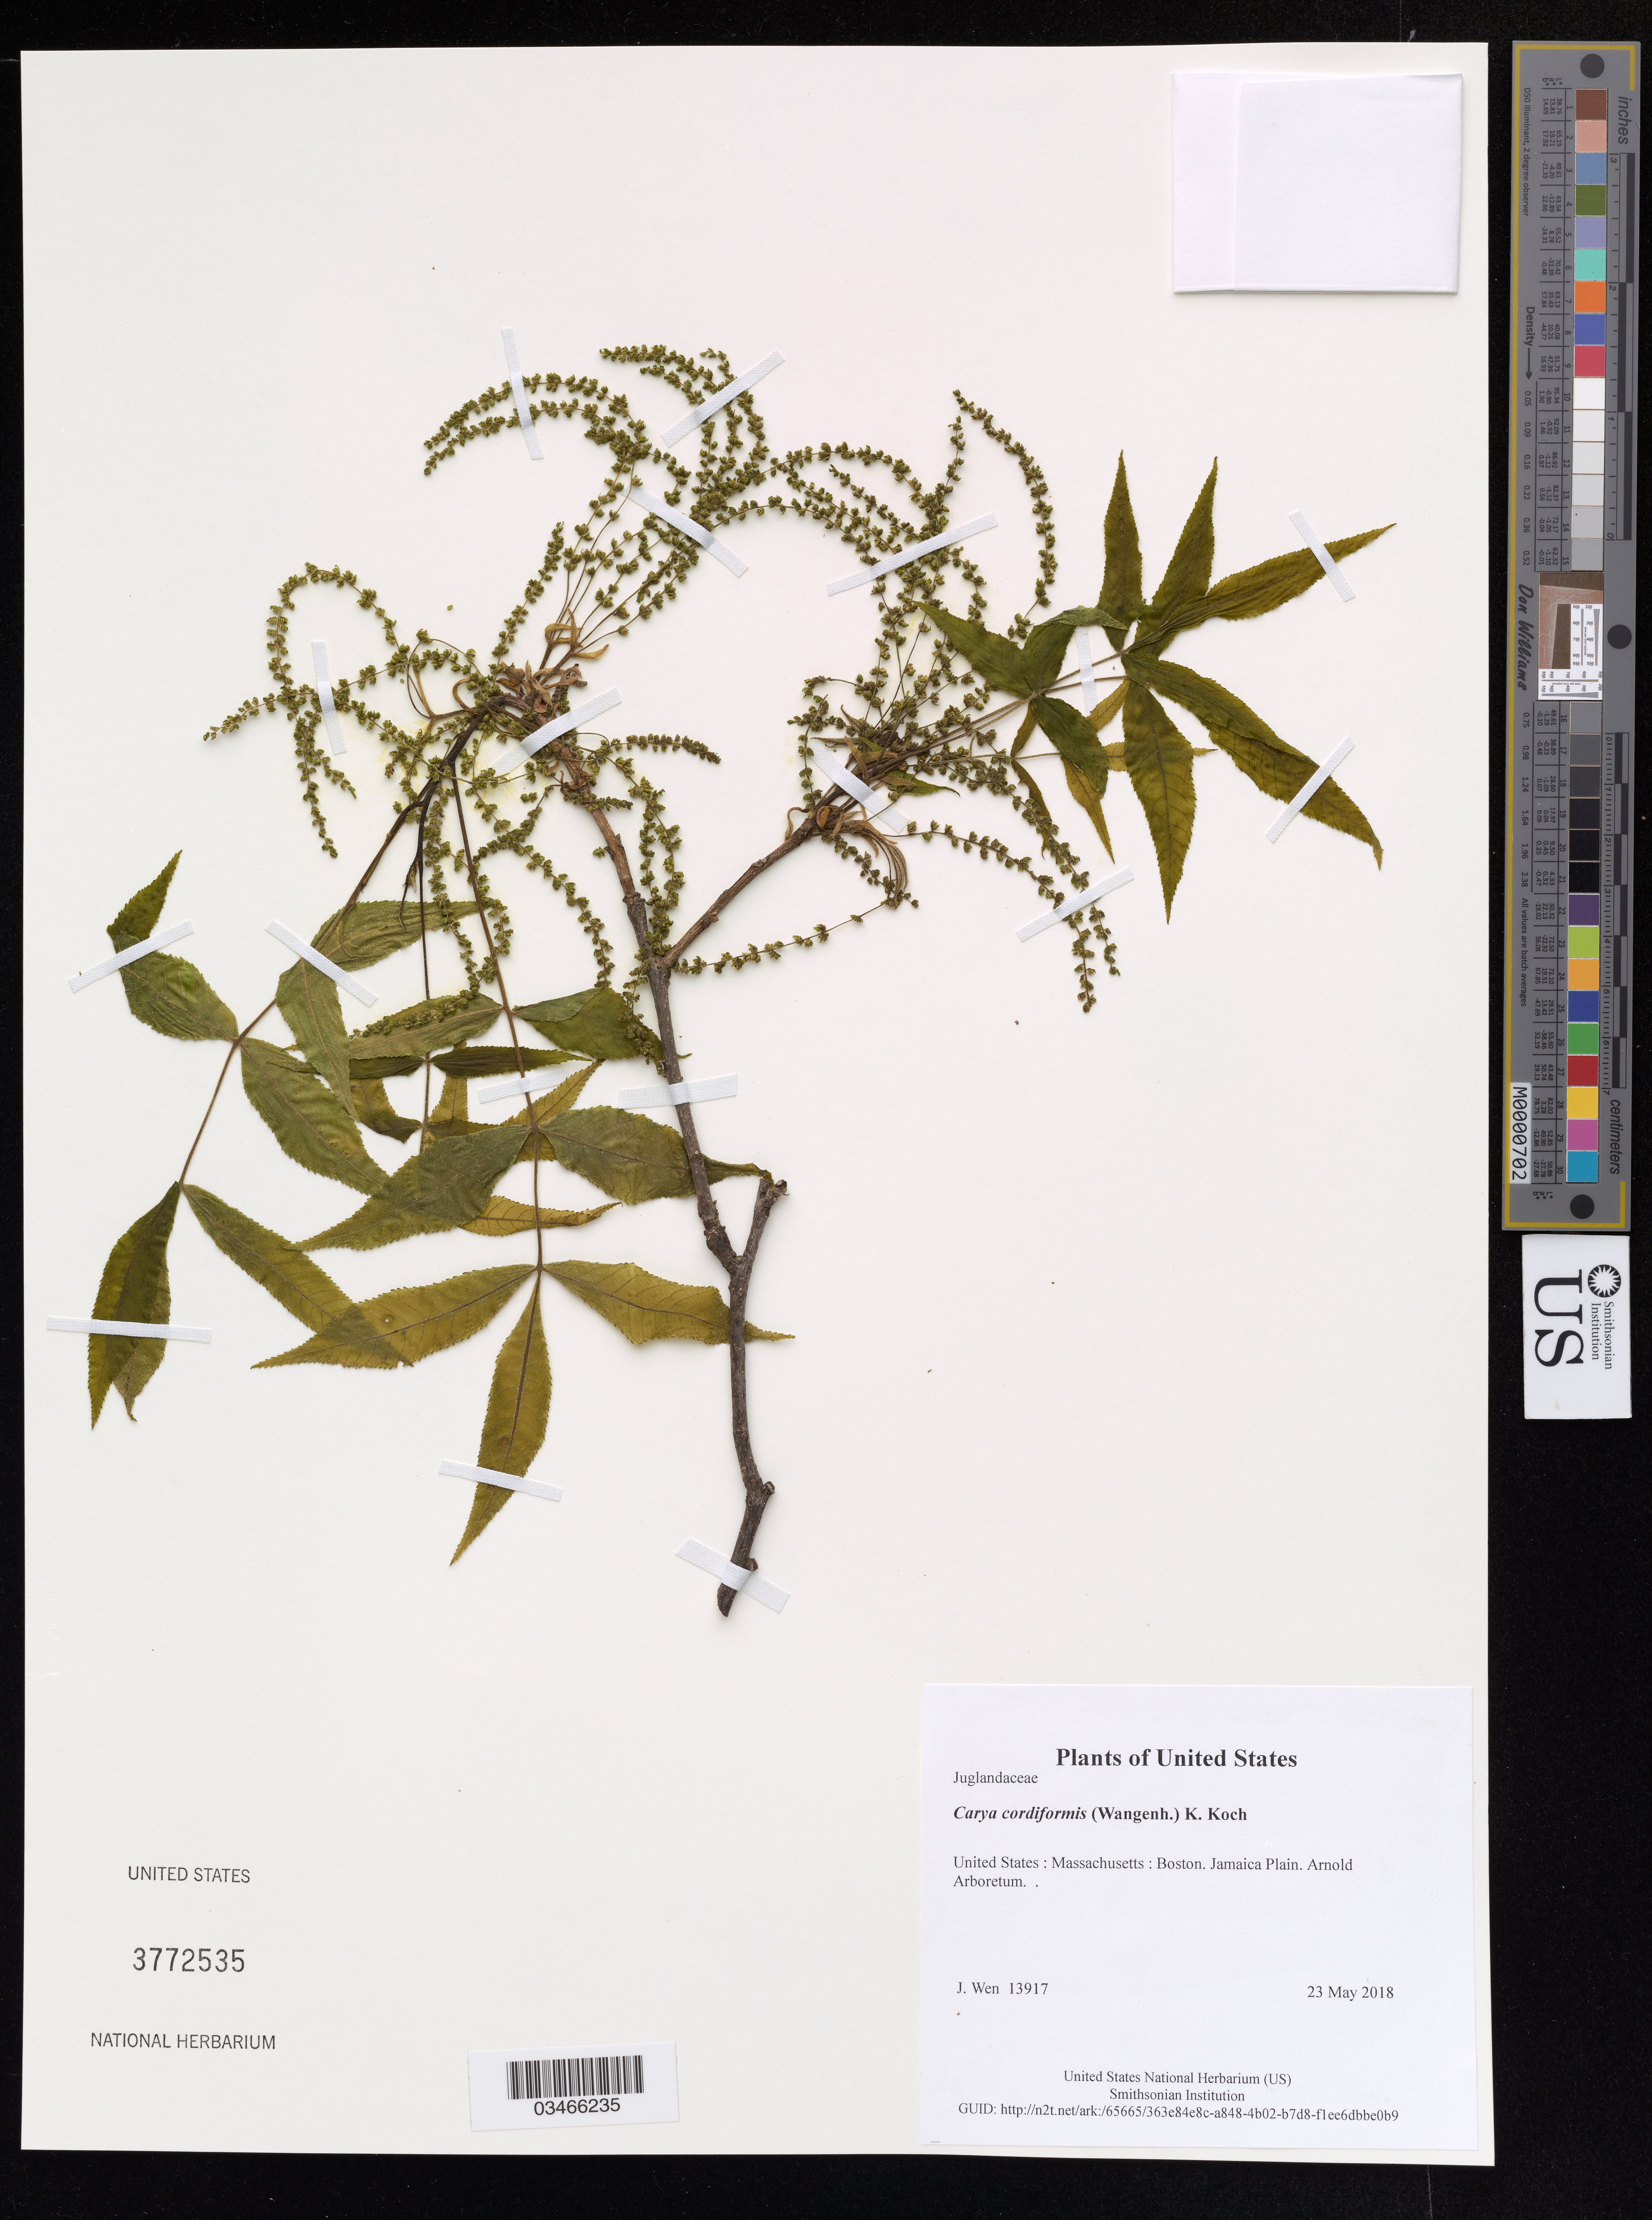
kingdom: Plantae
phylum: Tracheophyta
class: Magnoliopsida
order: Fagales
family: Juglandaceae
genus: Carya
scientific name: Carya cordiformis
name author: (Wangenh.) K. Koch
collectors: J. Wen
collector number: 13917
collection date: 2018-05-23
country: United States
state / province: Massachusetts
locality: Boston. Jamaica Plain. Arnold Arboretum.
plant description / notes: Fruits collected for FDA.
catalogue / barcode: US 3772535